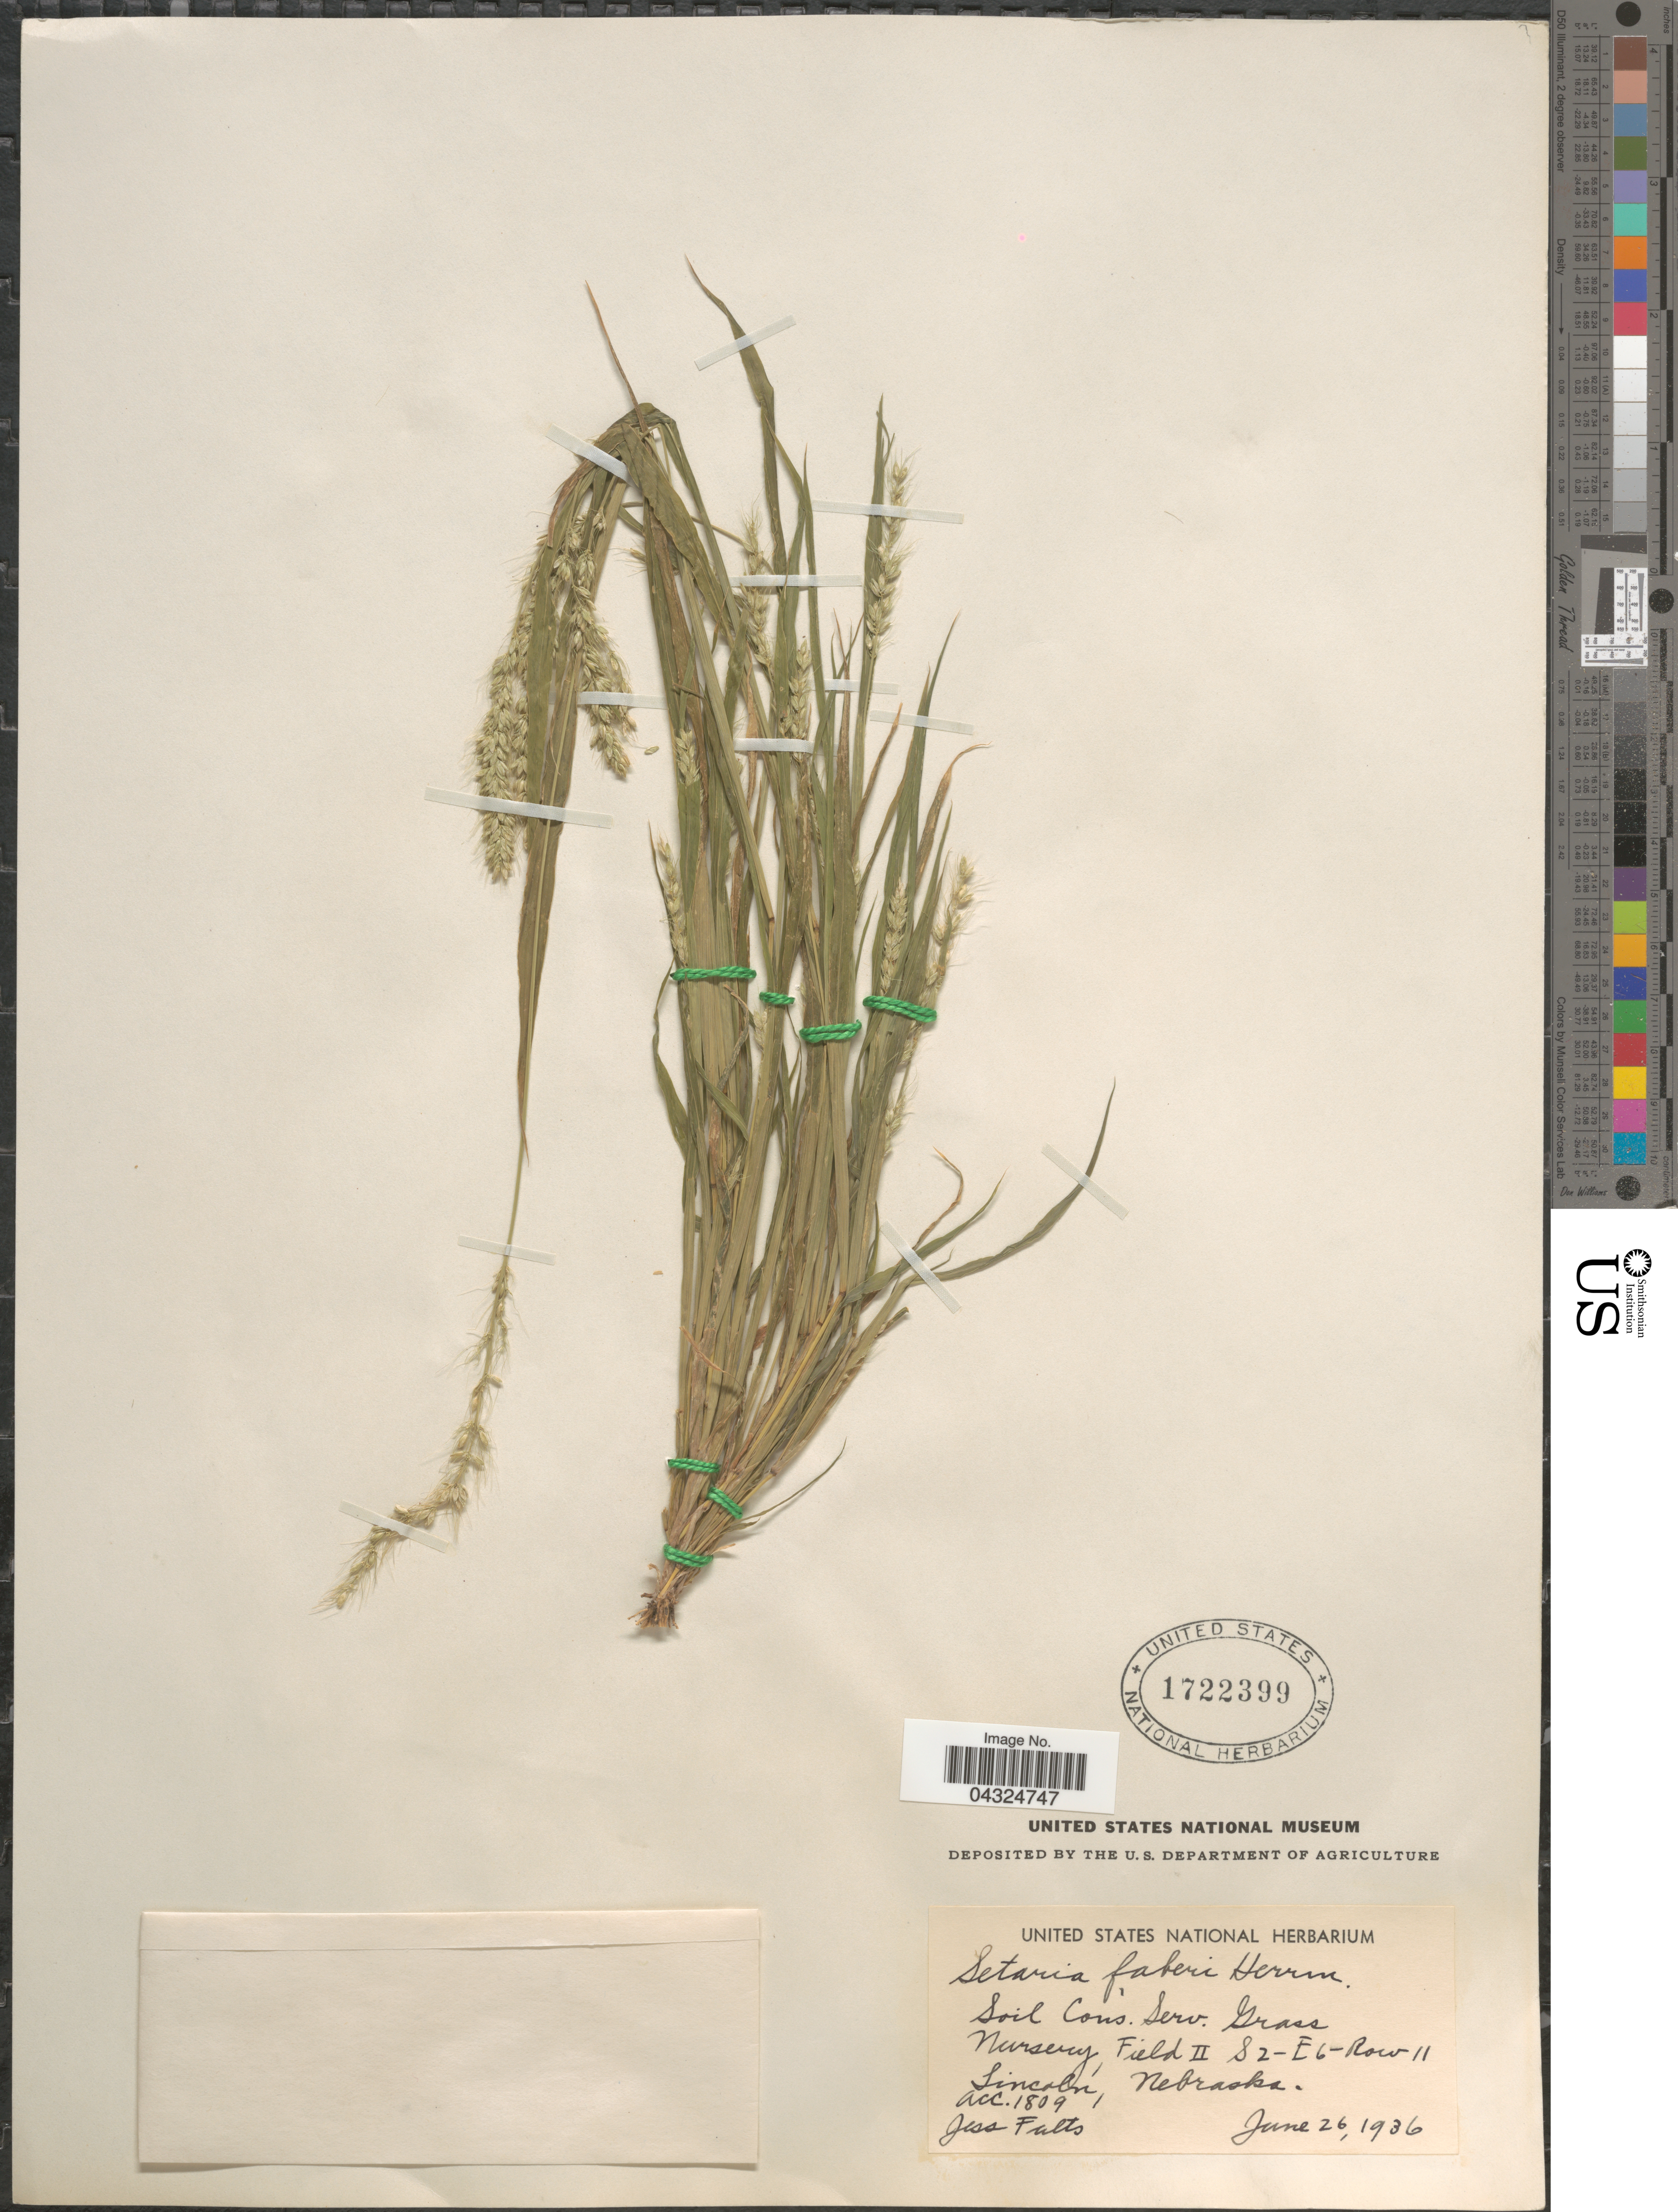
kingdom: Plantae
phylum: Tracheophyta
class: Liliopsida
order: Poales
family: Poaceae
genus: Setaria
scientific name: Setaria faberi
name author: R.A.W. Herrm.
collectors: J. Fults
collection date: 1936-06-26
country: United States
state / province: Nebraska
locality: Soil Cons. Serv. Grass Nursery, Field II S2-E6-Row 11. Lincoln.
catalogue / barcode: US 1722399